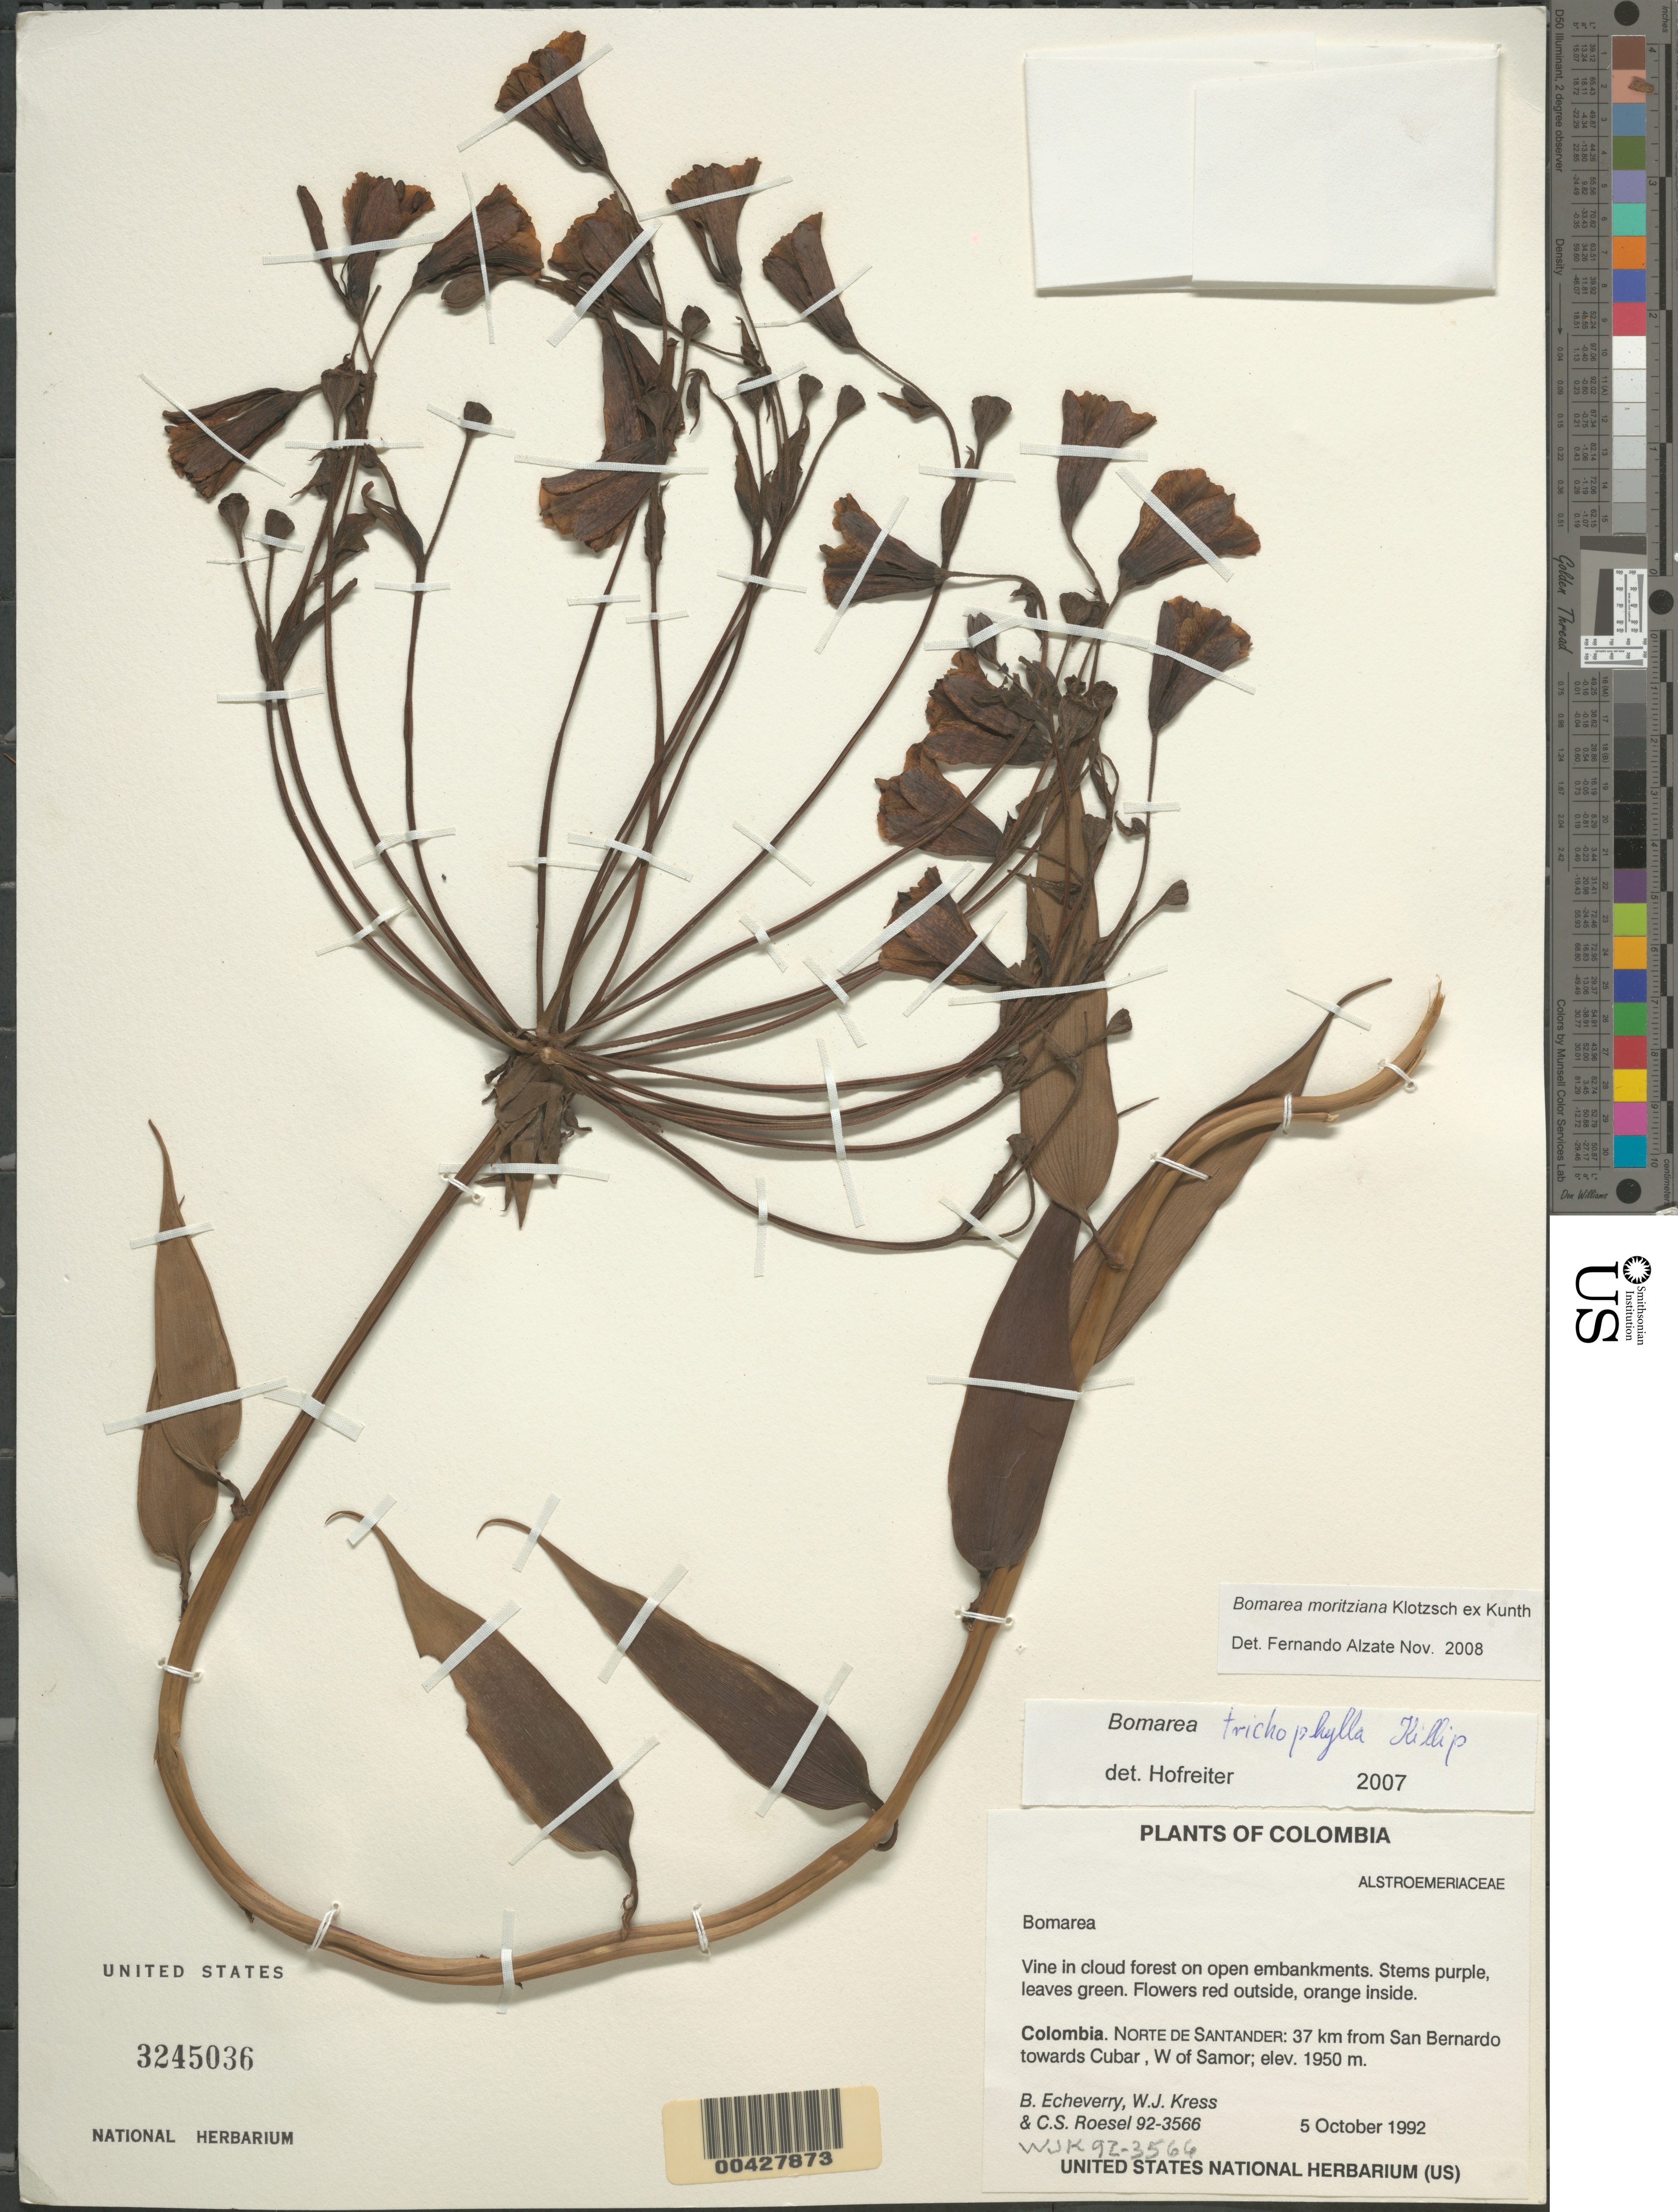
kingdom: Plantae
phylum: Tracheophyta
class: Liliopsida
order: Liliales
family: Alstroemeriaceae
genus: Bomarea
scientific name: Bomarea sp.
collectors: B. Echeverry, W. J. Kress & C. S. Roesel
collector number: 92-3566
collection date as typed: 05 Oct 1992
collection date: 1992-10-05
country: Colombia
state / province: Norte de Santander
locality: From San Bernardo to Cubar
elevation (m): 1950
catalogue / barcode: US 3245036